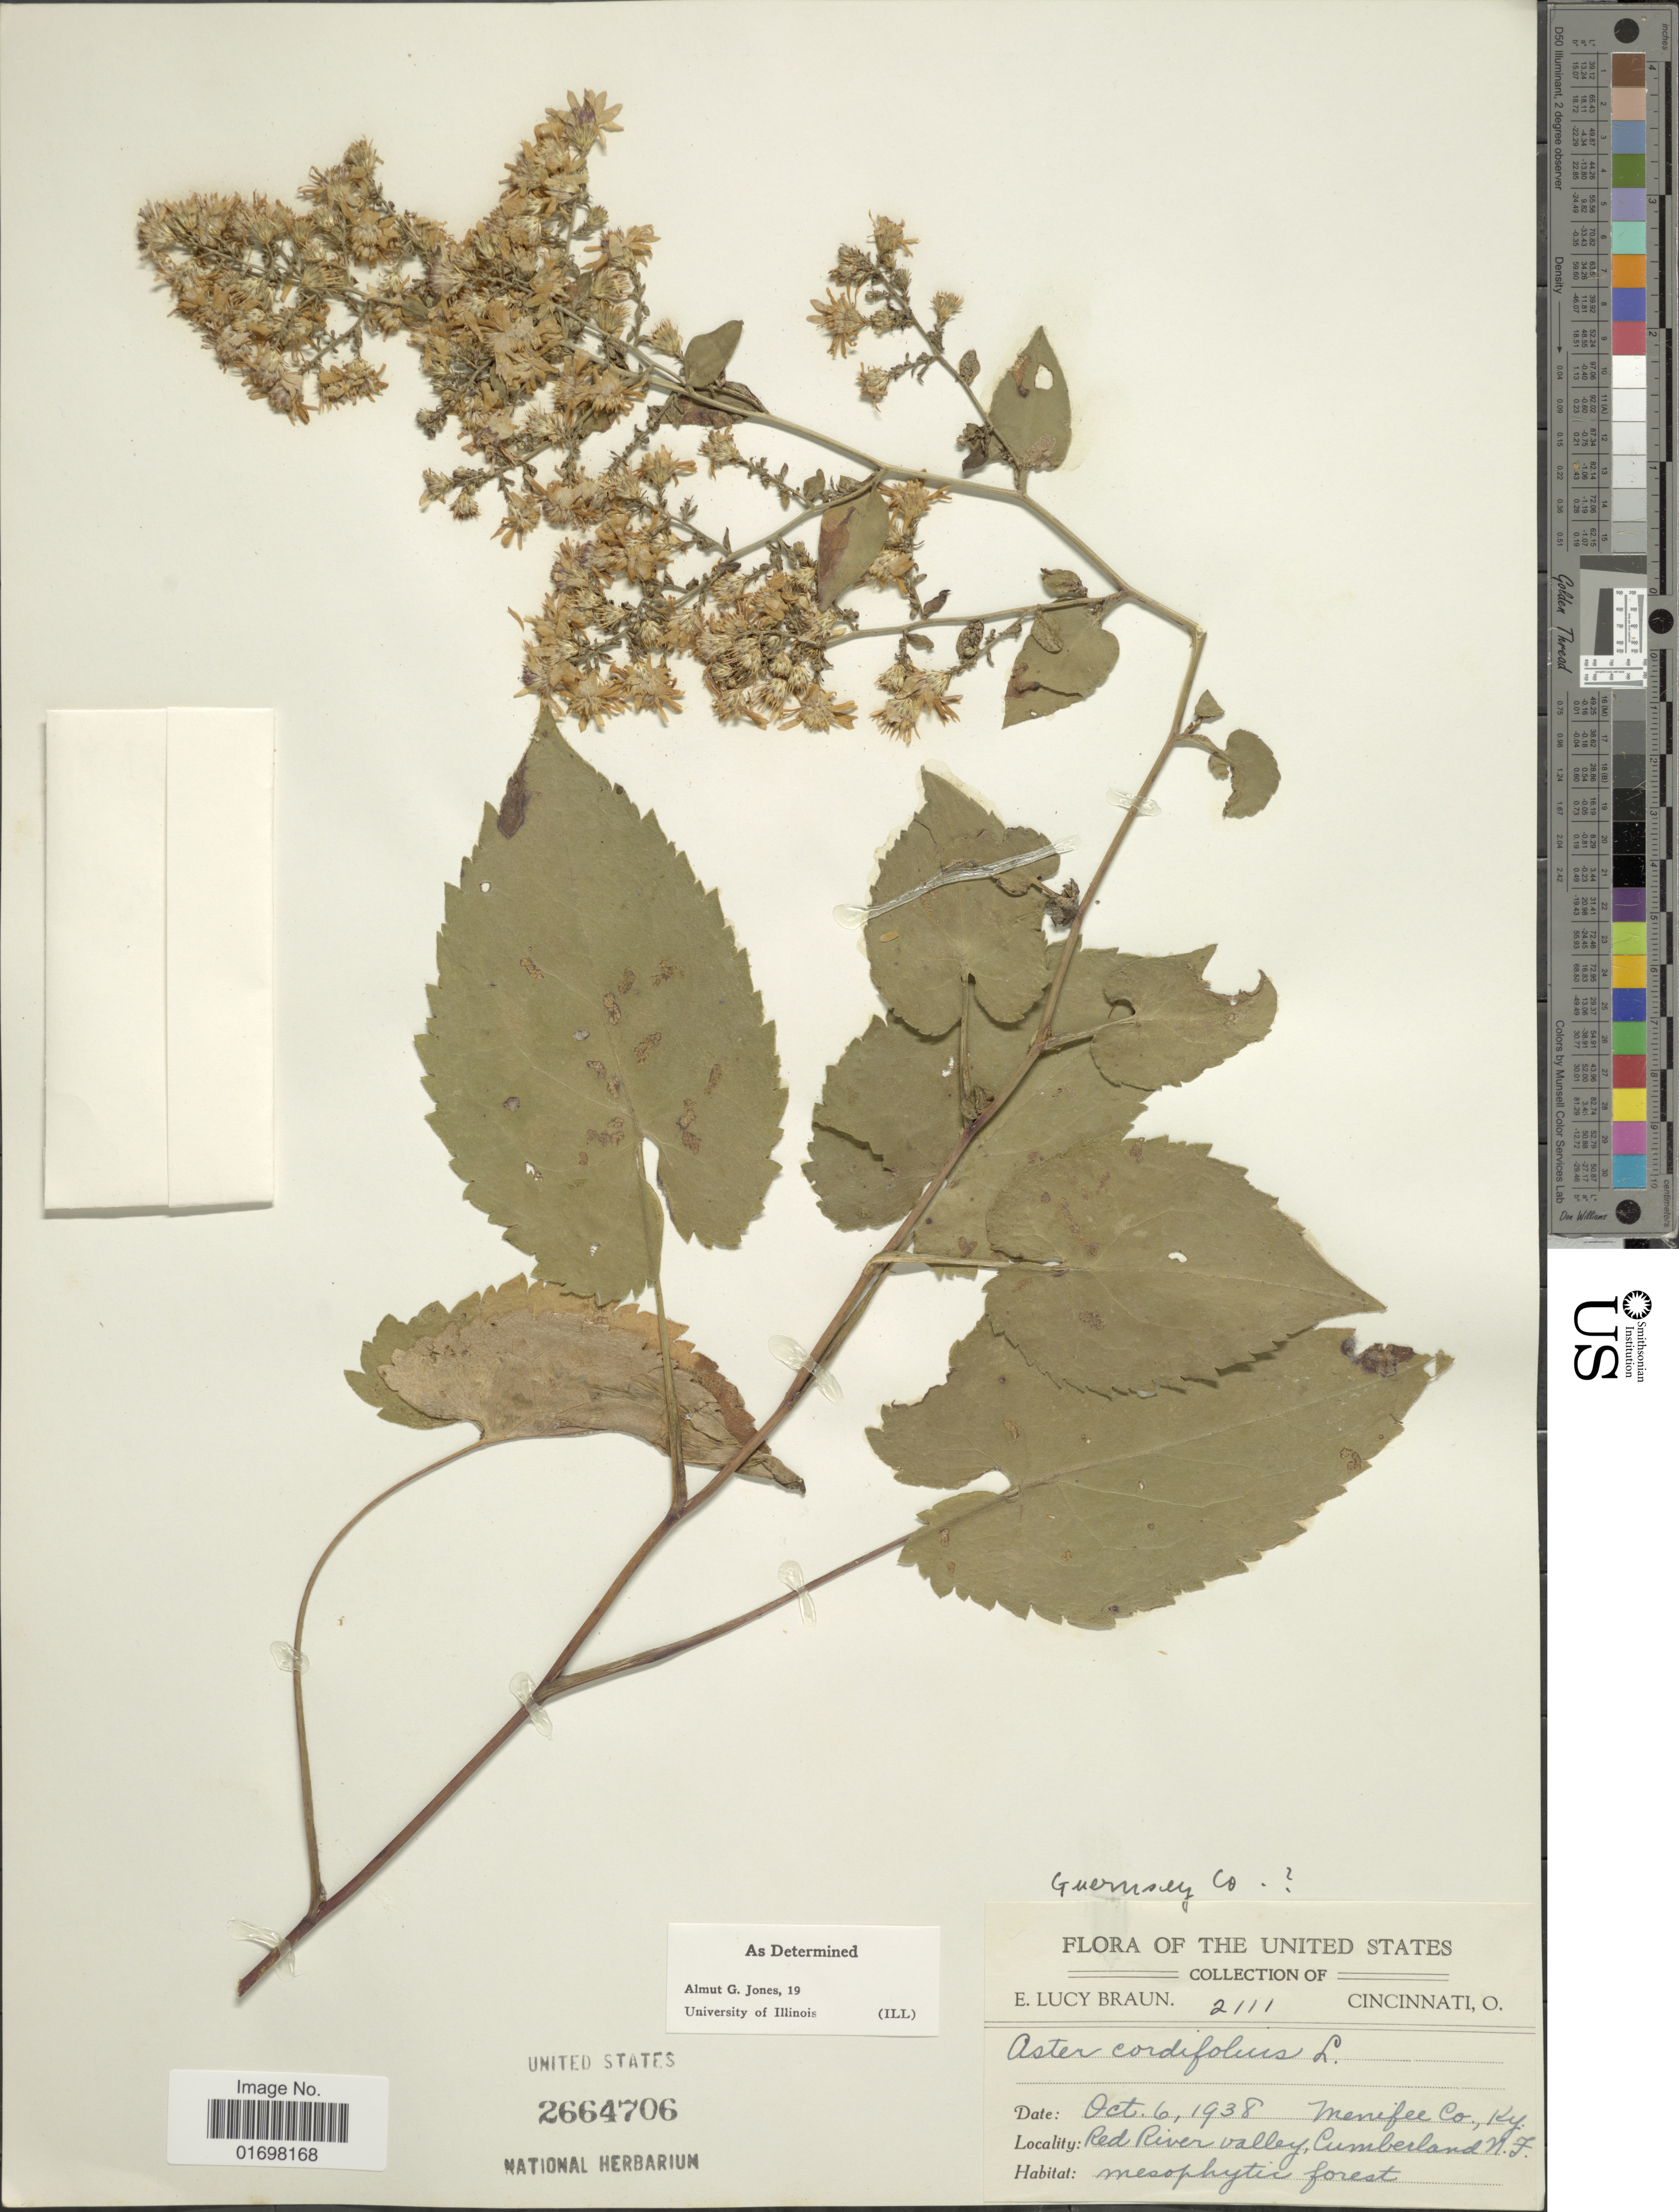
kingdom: Plantae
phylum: Tracheophyta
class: Magnoliopsida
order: Asterales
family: Asteraceae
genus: Symphyotrichum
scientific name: Symphyotrichum cordifolium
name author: (L.) G.L. Nesom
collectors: E. L. Braun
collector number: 2111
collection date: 1938-10-06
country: United States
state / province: Kentucky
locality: Red River valley, Cu mberland N.F. Menifee Co.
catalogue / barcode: US 2664706